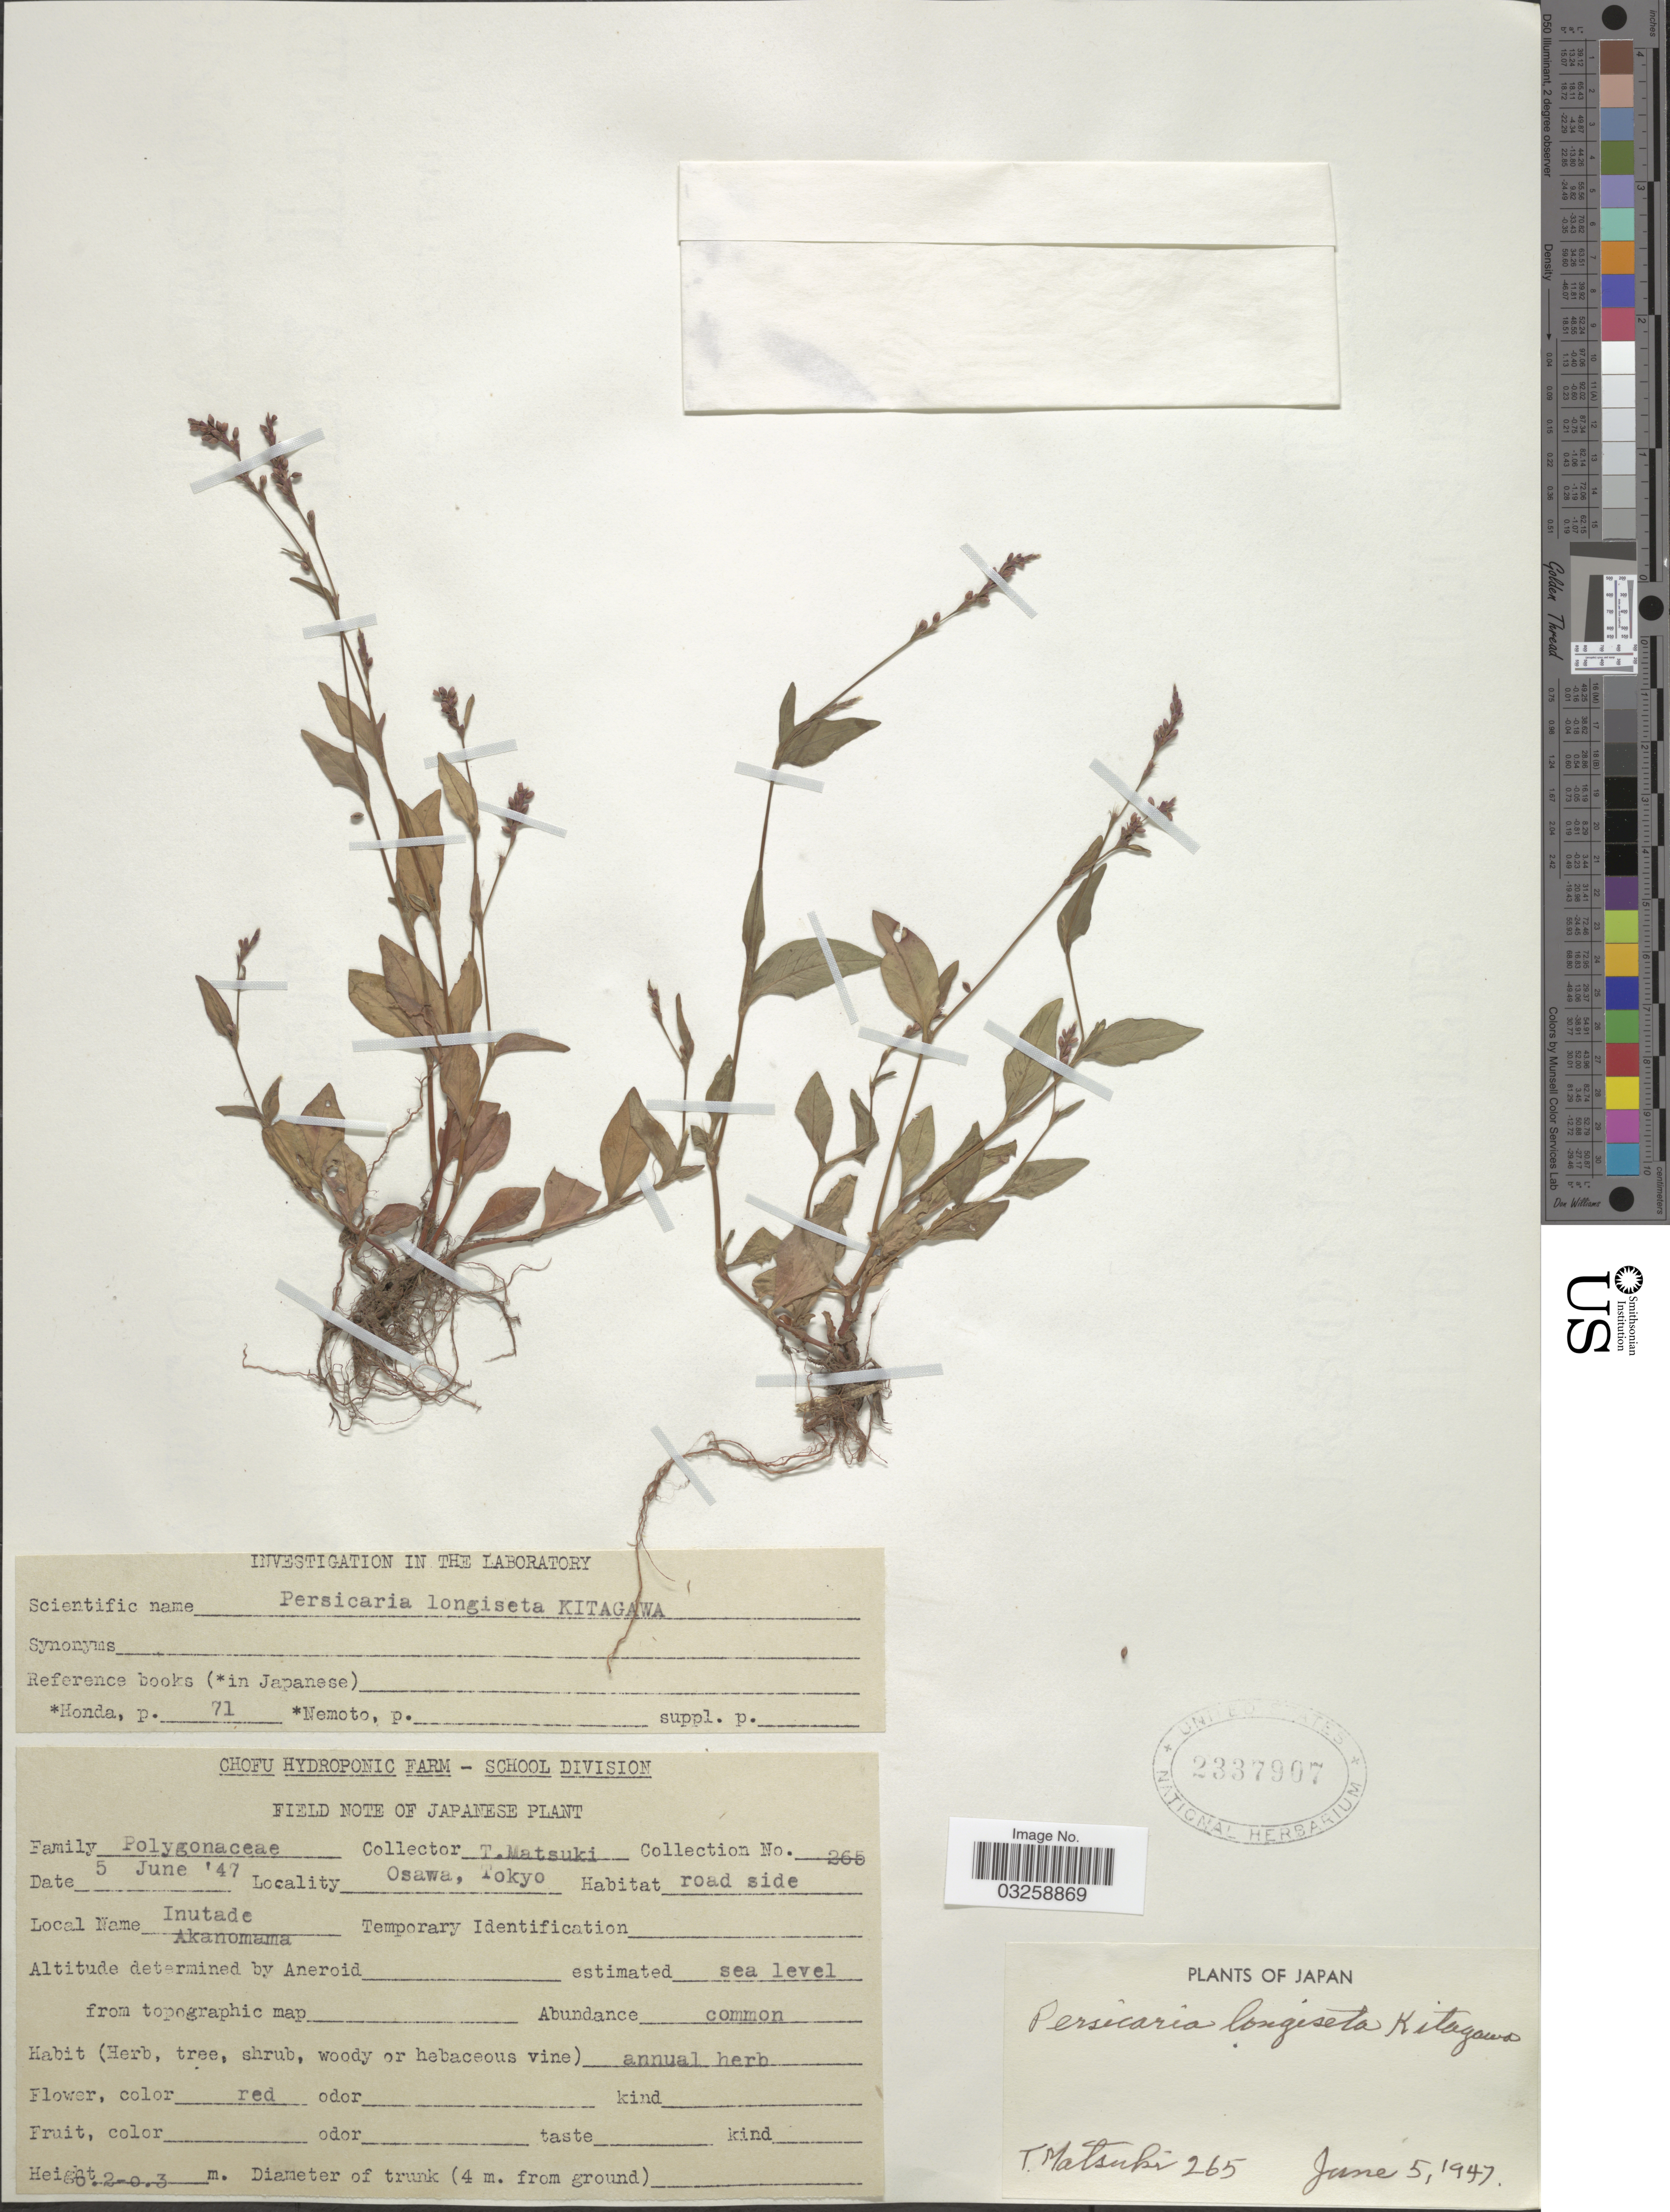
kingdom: Plantae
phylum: Tracheophyta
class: Magnoliopsida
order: Caryophyllales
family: Polygonaceae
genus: Polygonum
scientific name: Polygonum longisetum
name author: Bruijn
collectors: T. Matsuki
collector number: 265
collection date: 1947-06-05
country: Japan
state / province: Tokyo, Federal City of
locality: Osawa, Tokyo.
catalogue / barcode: US 2337907